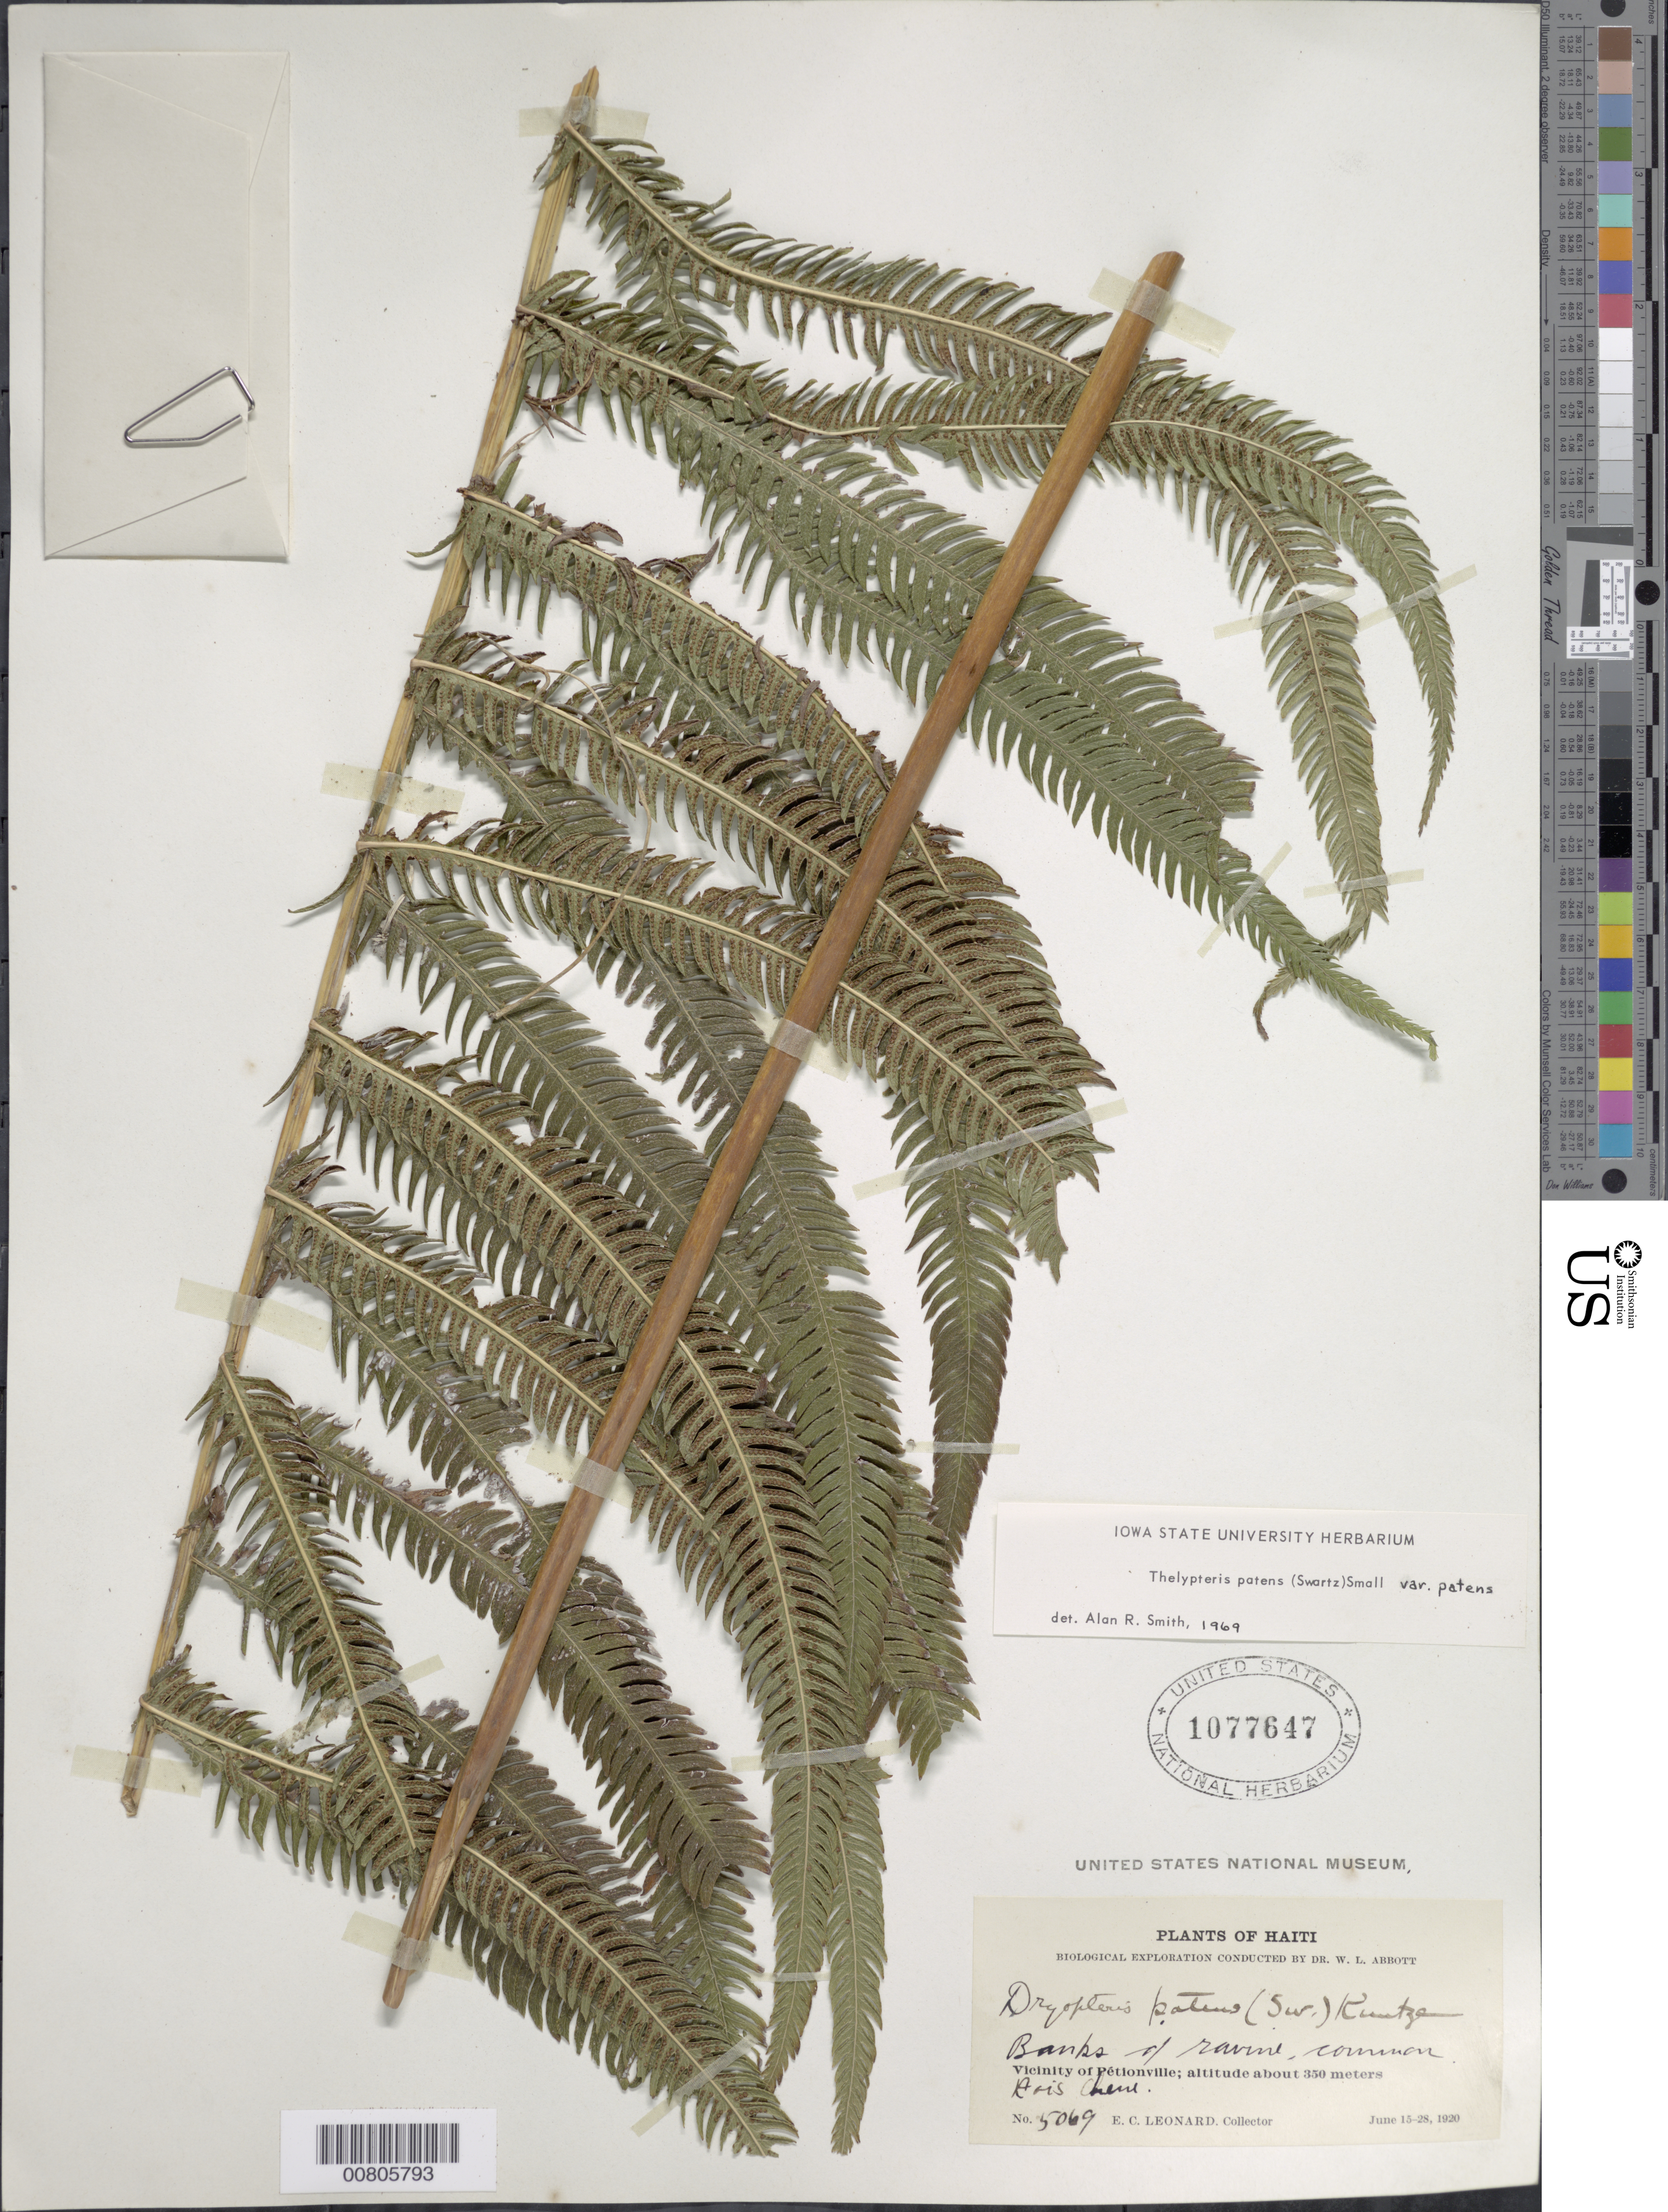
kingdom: Plantae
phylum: Tracheophyta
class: Polypodiopsida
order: Polypodiales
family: Thelypteridaceae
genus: Christella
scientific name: Christella patens var. patens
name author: (Sw.) Holttum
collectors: E. C. Leonard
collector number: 5069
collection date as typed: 15 Jun 1920 to 28 Jun 1920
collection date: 1920-06-15/1920-06-28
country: Haiti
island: Hispaniola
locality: Pétionville vicinity, Bois Chene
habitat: Banks of ravine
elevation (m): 350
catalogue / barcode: US 1977647